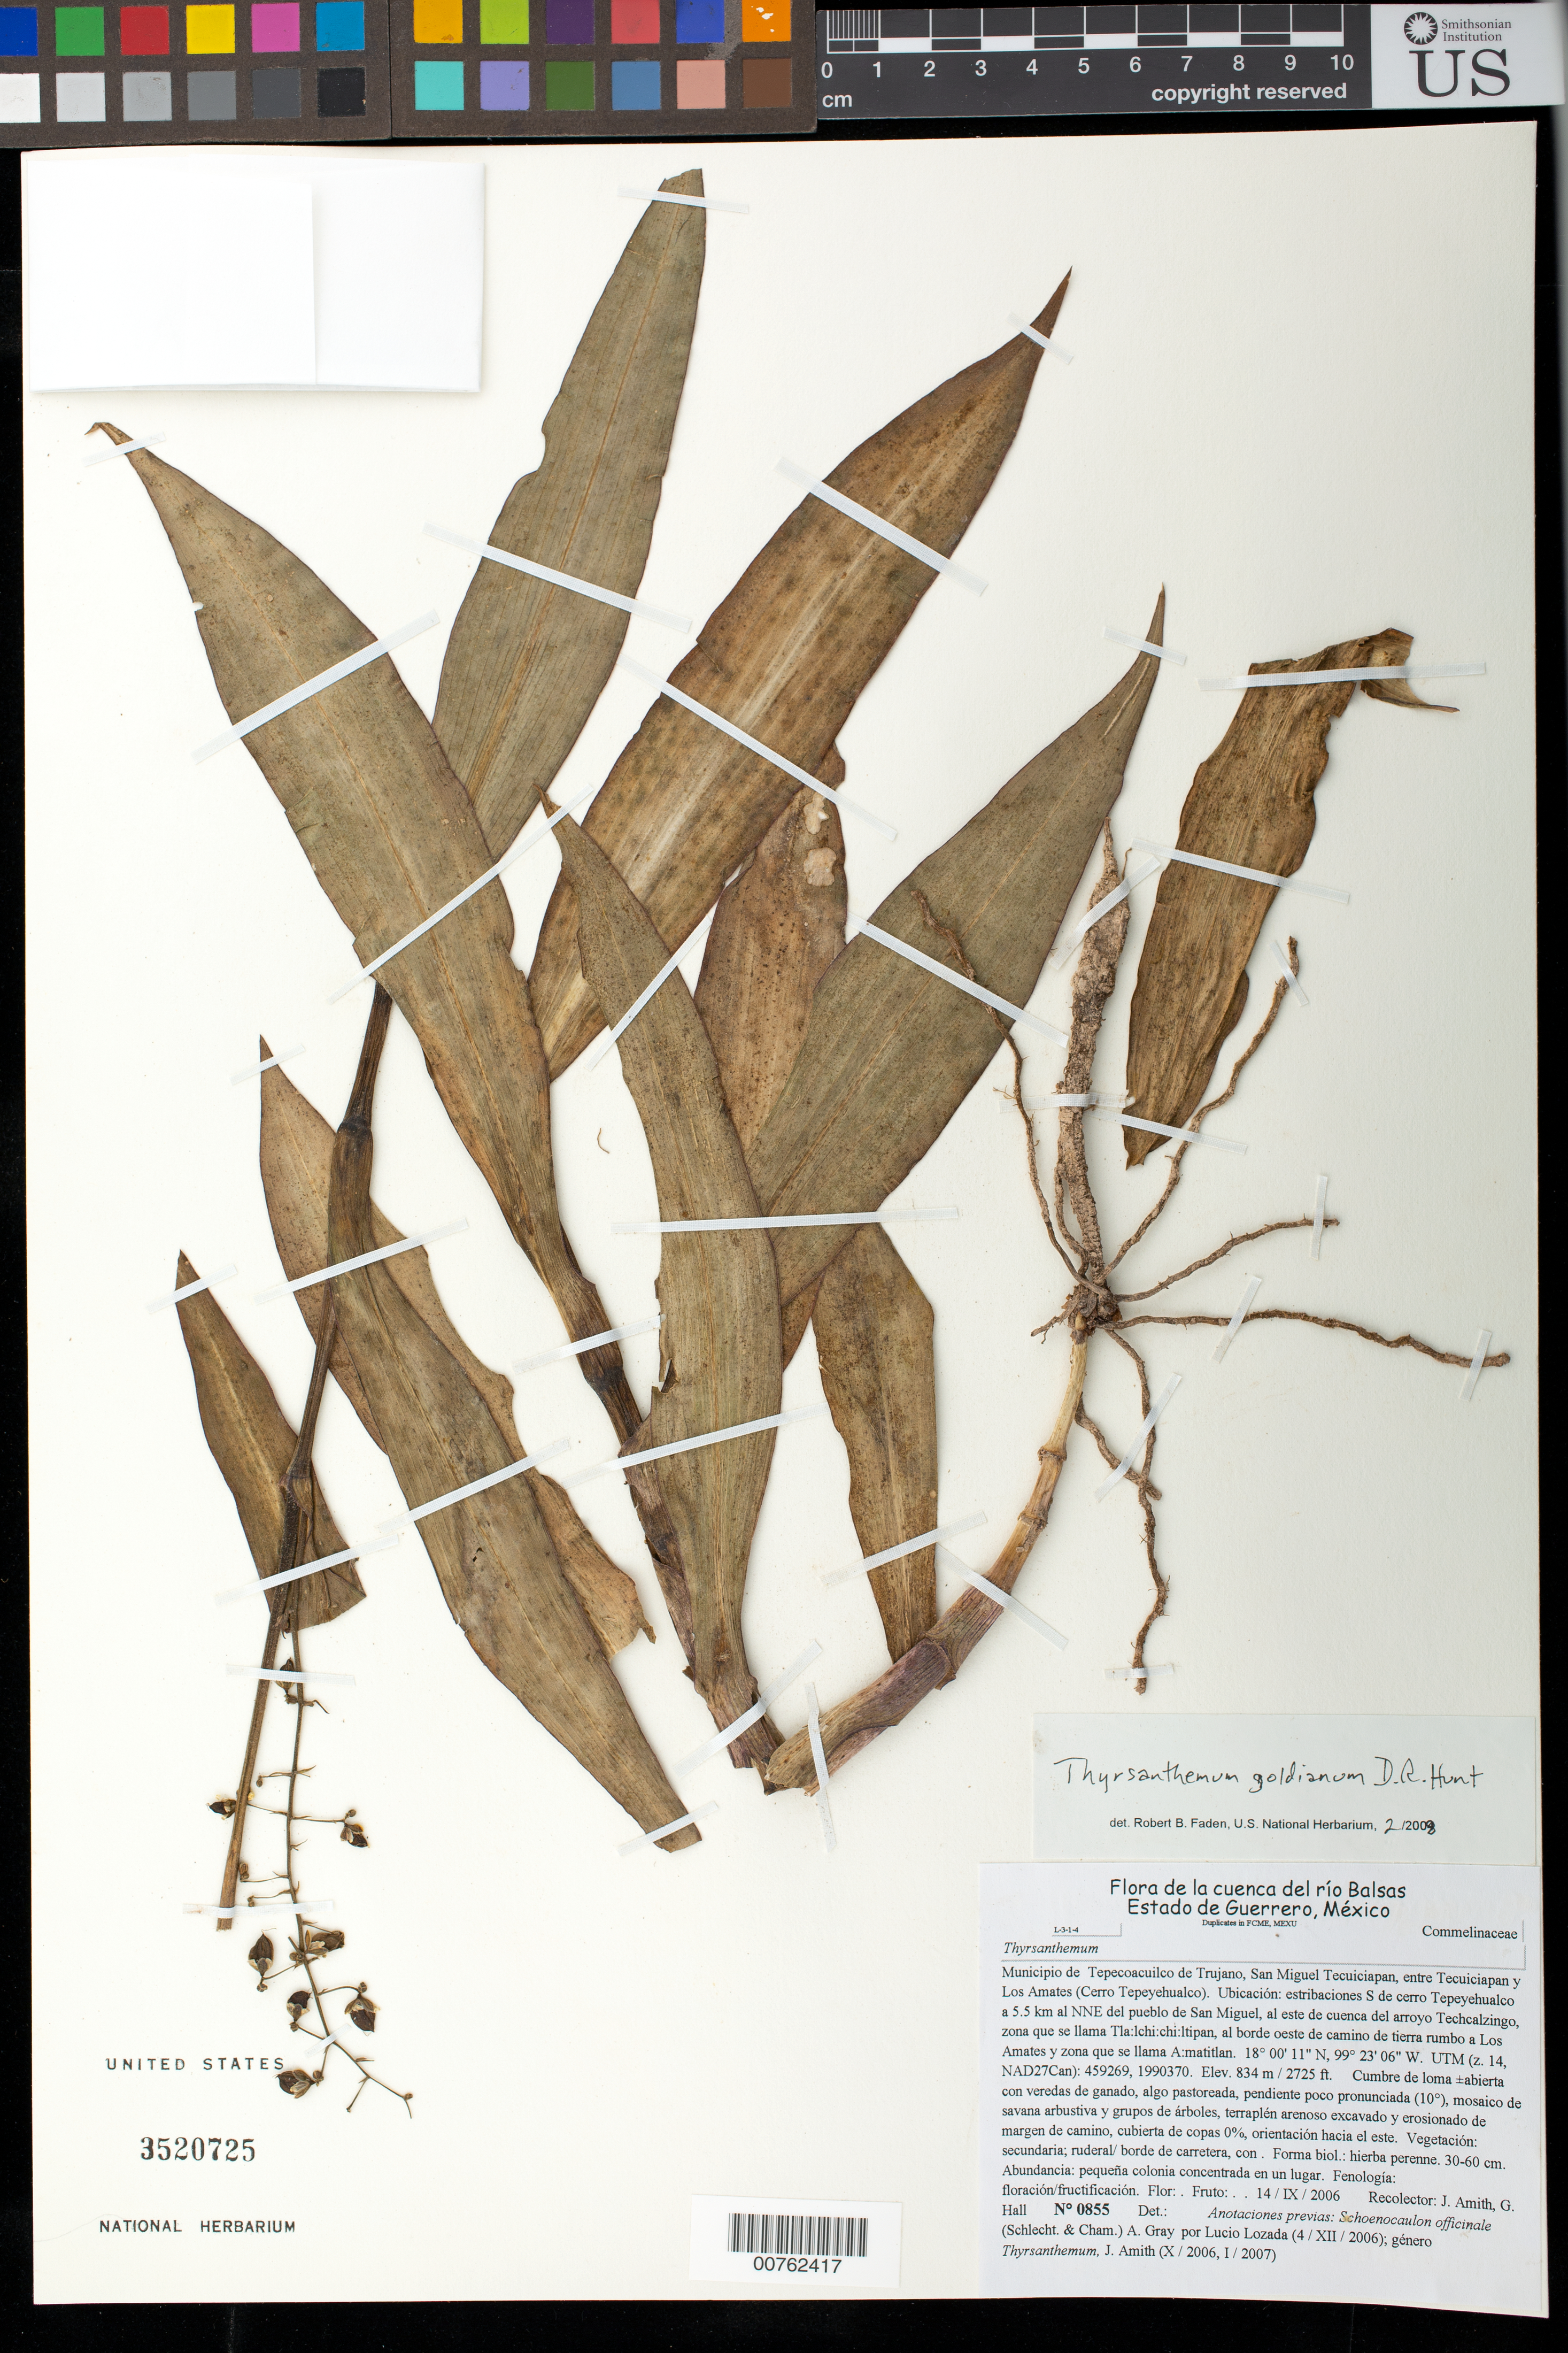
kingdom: Plantae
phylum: Tracheophyta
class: Liliopsida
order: Commelinales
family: Commelinaceae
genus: Thyrsanthemum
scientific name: Thyrsanthemum goldianum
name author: D.R. Hunt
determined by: Faden, Robert B., (US), Smithsonian Institution - National Museum of Natural History (UNITED STATES)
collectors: J. D. Amith & G. Hall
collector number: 0855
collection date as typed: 14 Sep 2006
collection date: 2006-09-14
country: Mexico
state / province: Guerrero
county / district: Tepecoacuilco De Trujano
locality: Entre Tecuiciapan y Los Amates (Cerro Tepeyehualco). Ubicacion: estribaciones S de cerro Tepeyehualco a 5.5 km al NNE del pueblo de San Miguel, al este de cuenca del arroyo Techcalzintgo, zone que se Ilama Tla:lchi:chi:ltipan, al borde oeste de camino de tierra rumbo a Los Amates y zona que se Ilama A:matitlan.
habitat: Cumbre de loma ±abierta con veredas de ganado, algo pastoreada, pendiente poco pronunciada (10°), mosaico de savana arbustiva y grupos de arboles, terraplen arenoso excacado y erosionada de margen de camino, cubierta de copas 0%, orientacion hacia el este.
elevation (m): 834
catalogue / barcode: US 3520725